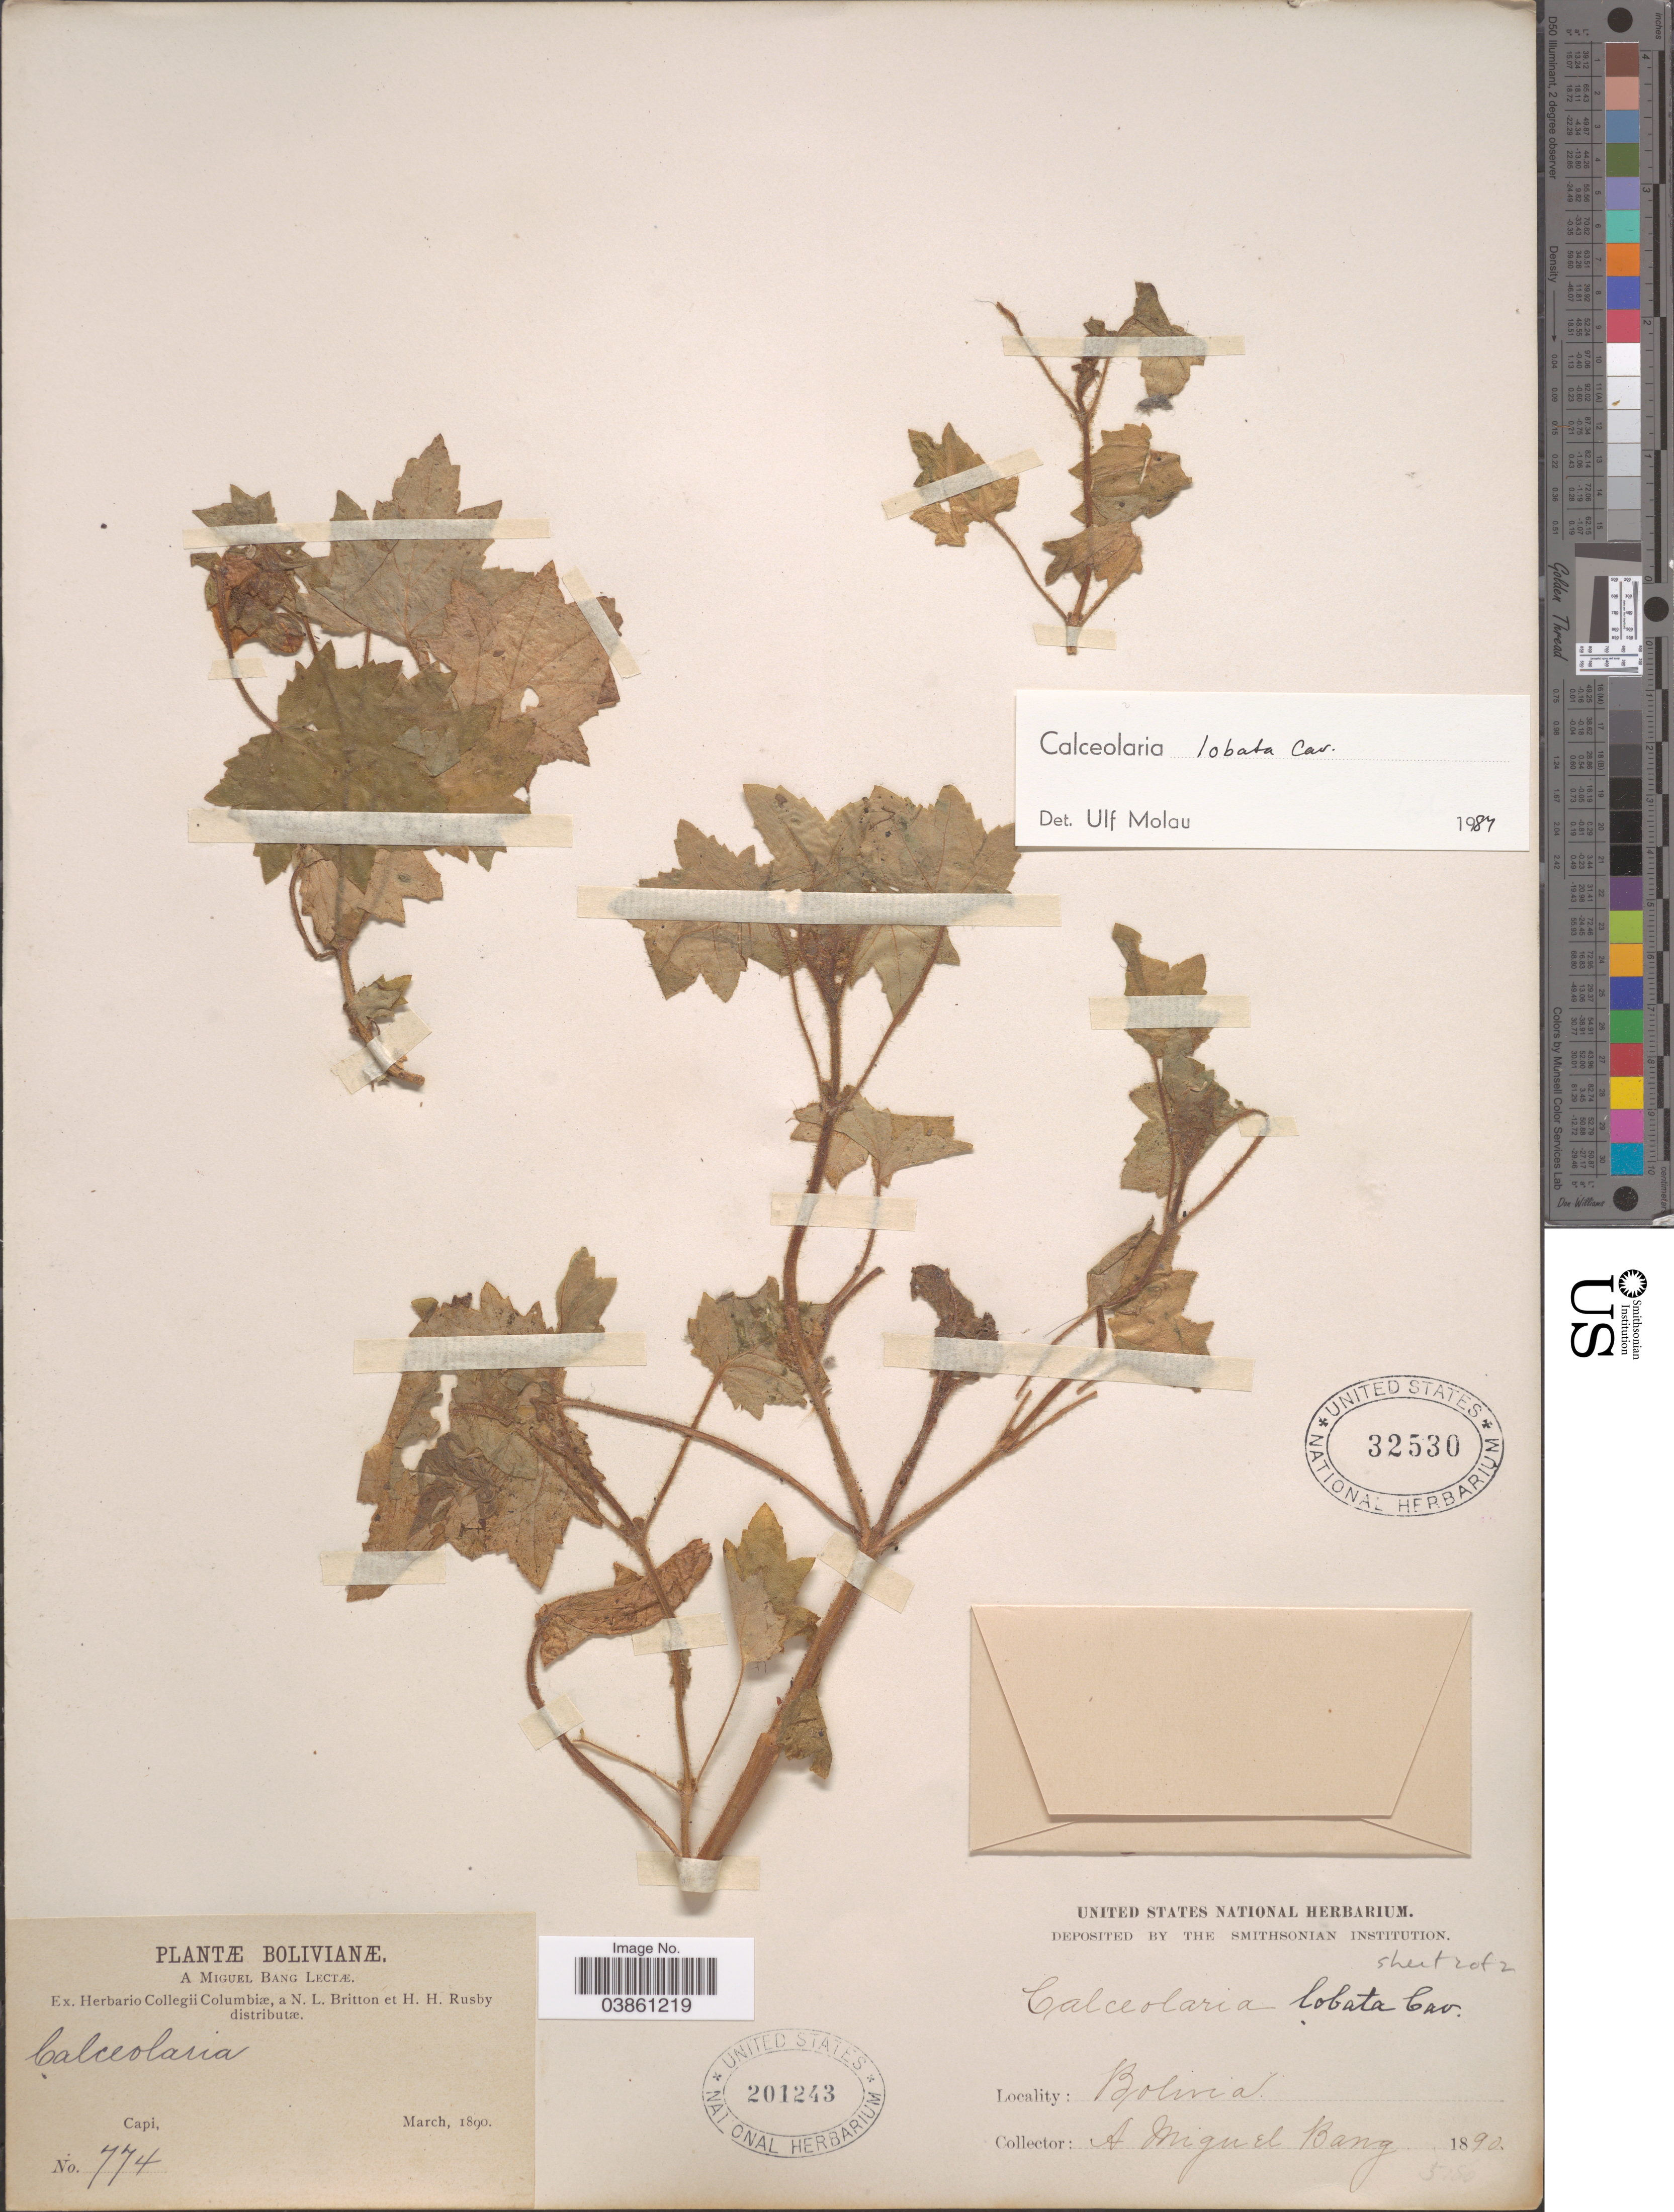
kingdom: Plantae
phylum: Tracheophyta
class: Magnoliopsida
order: Lamiales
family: Calceolariaceae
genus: Calceolaria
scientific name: Calceolaria lobata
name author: Cav.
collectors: M. Bang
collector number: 774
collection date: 1890-03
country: Bolivia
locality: Capi.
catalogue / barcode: US 201243